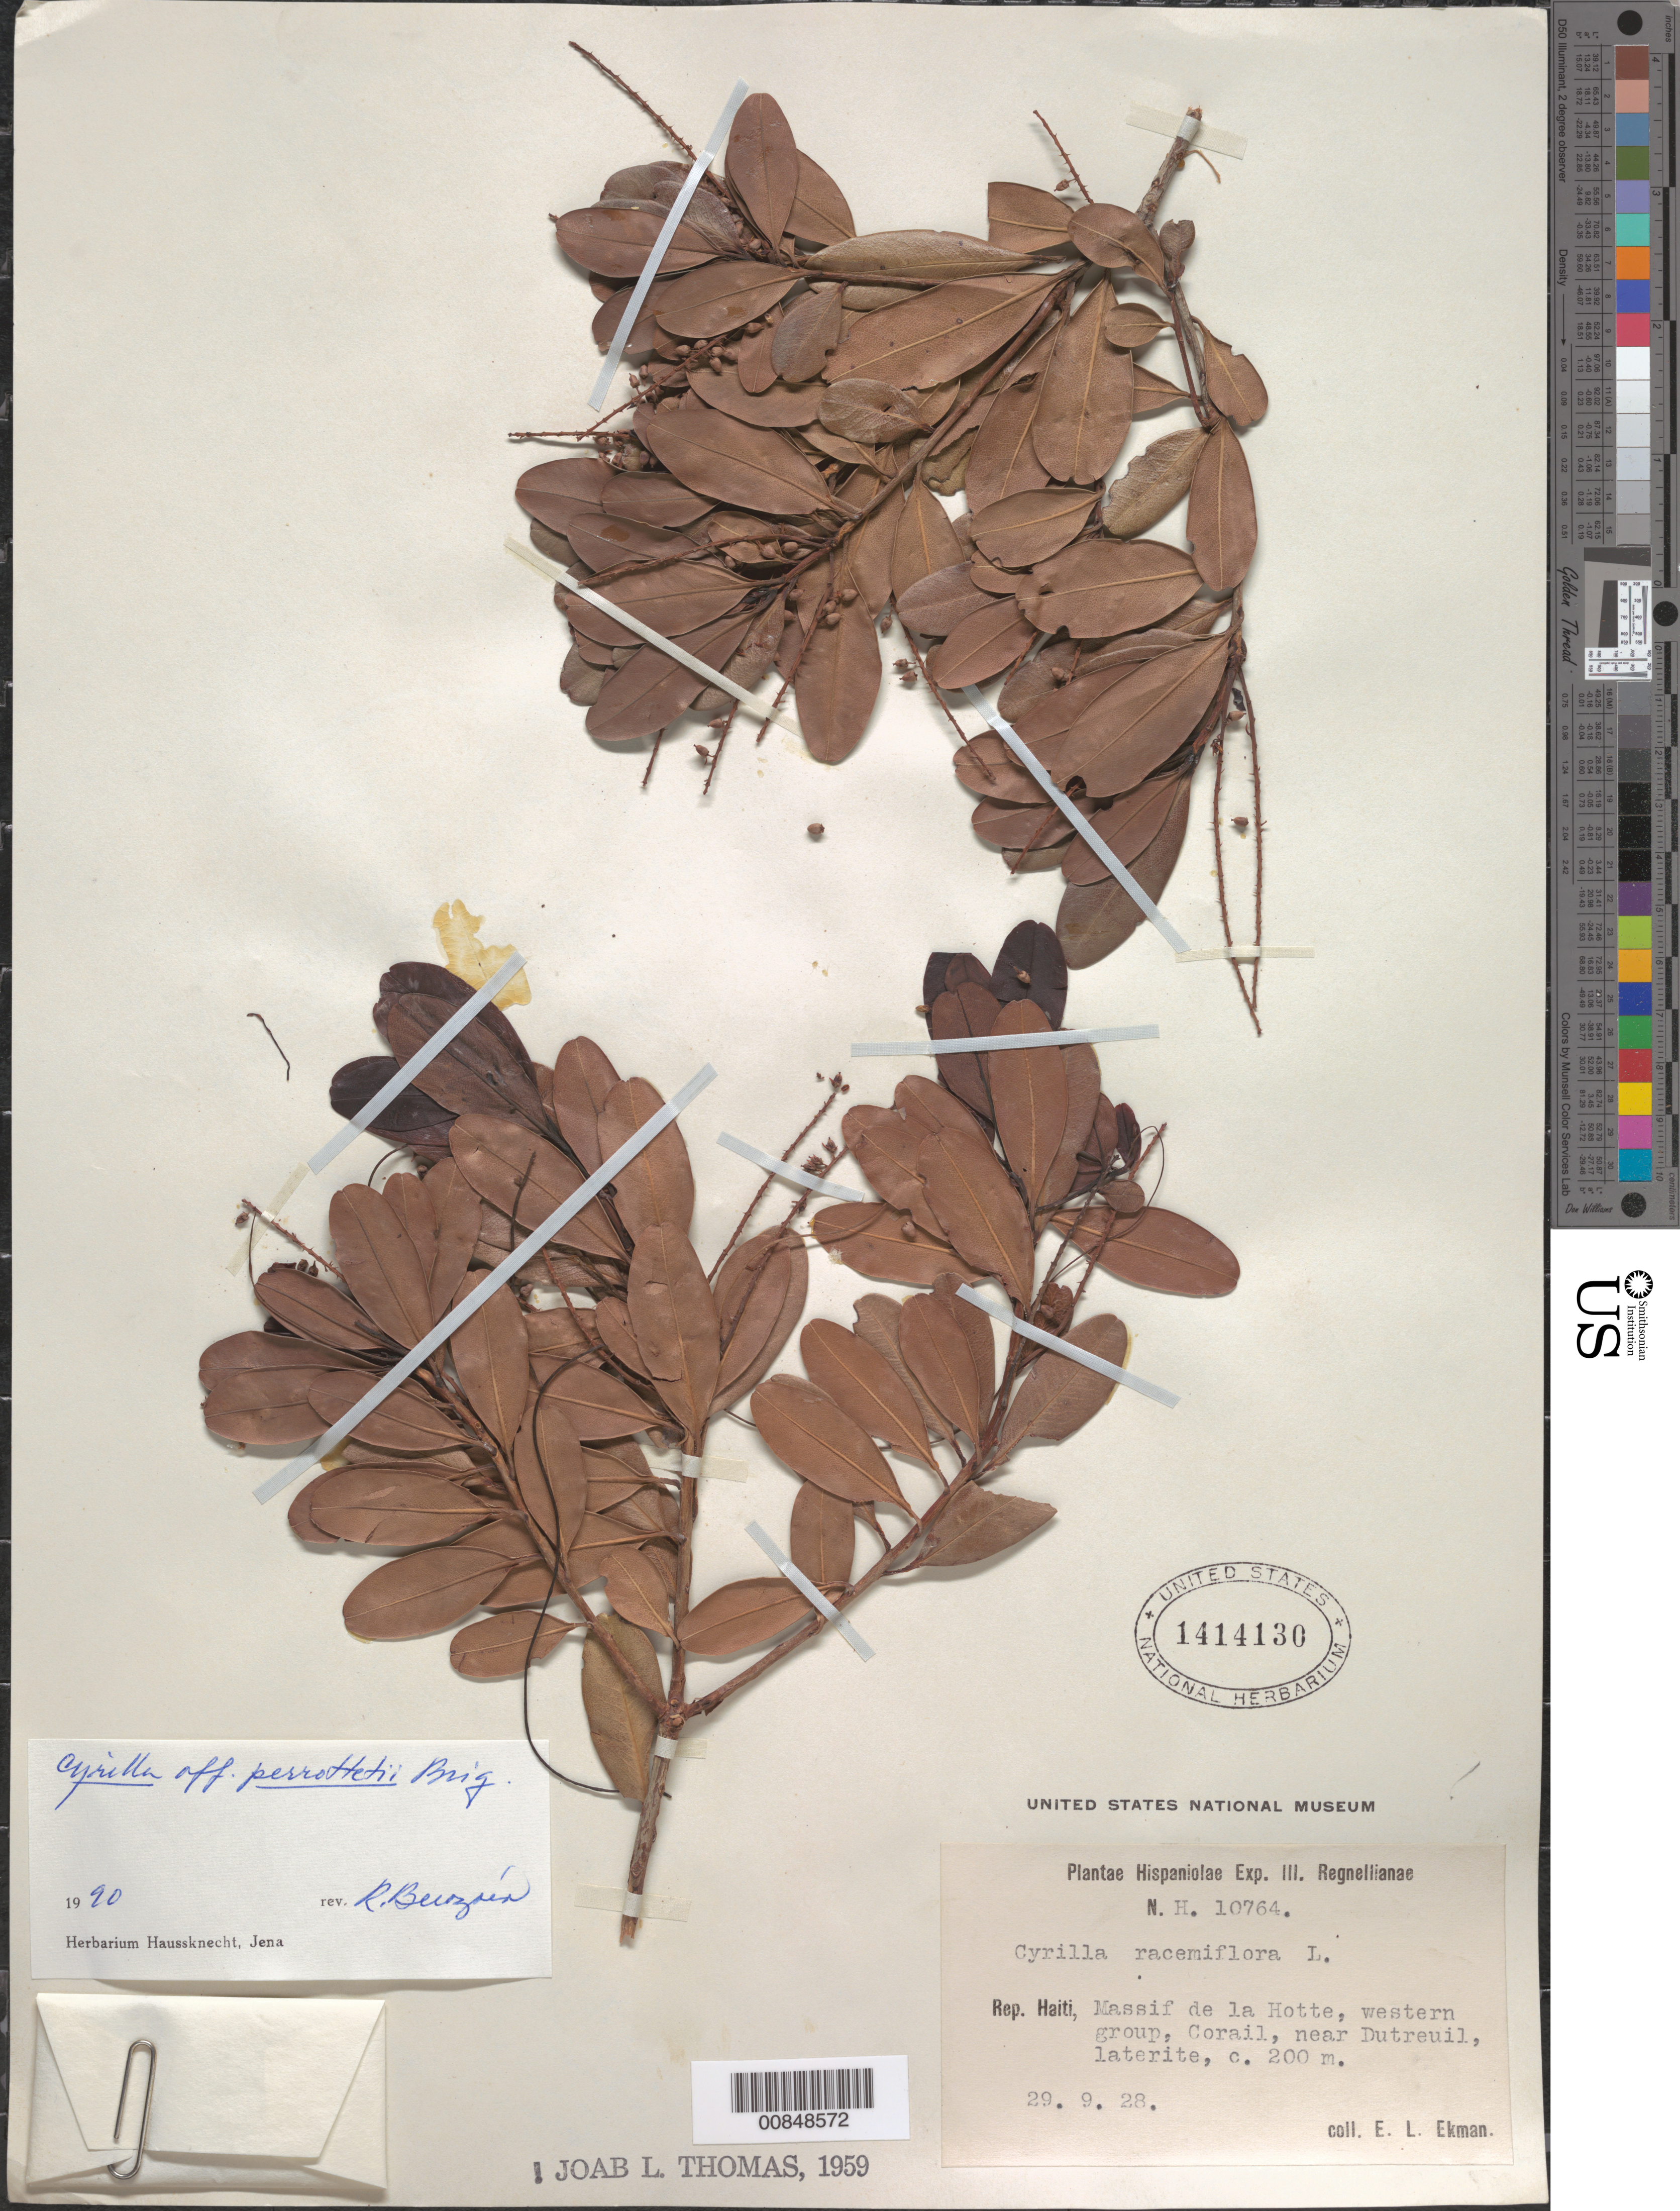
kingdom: Plantae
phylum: Tracheophyta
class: Magnoliopsida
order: Ericales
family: Cyrillaceae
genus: Cyrilla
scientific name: Cyrilla racemiflora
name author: L.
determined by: Berazaín, R.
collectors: E. L. Ekman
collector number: H 10764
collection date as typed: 29 Sep 1928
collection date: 1928-09-29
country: Haiti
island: Hispaniola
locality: Massif de la Hotte, western group, Corail, near Dutreuil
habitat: Laterite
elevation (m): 200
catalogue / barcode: US 1414130